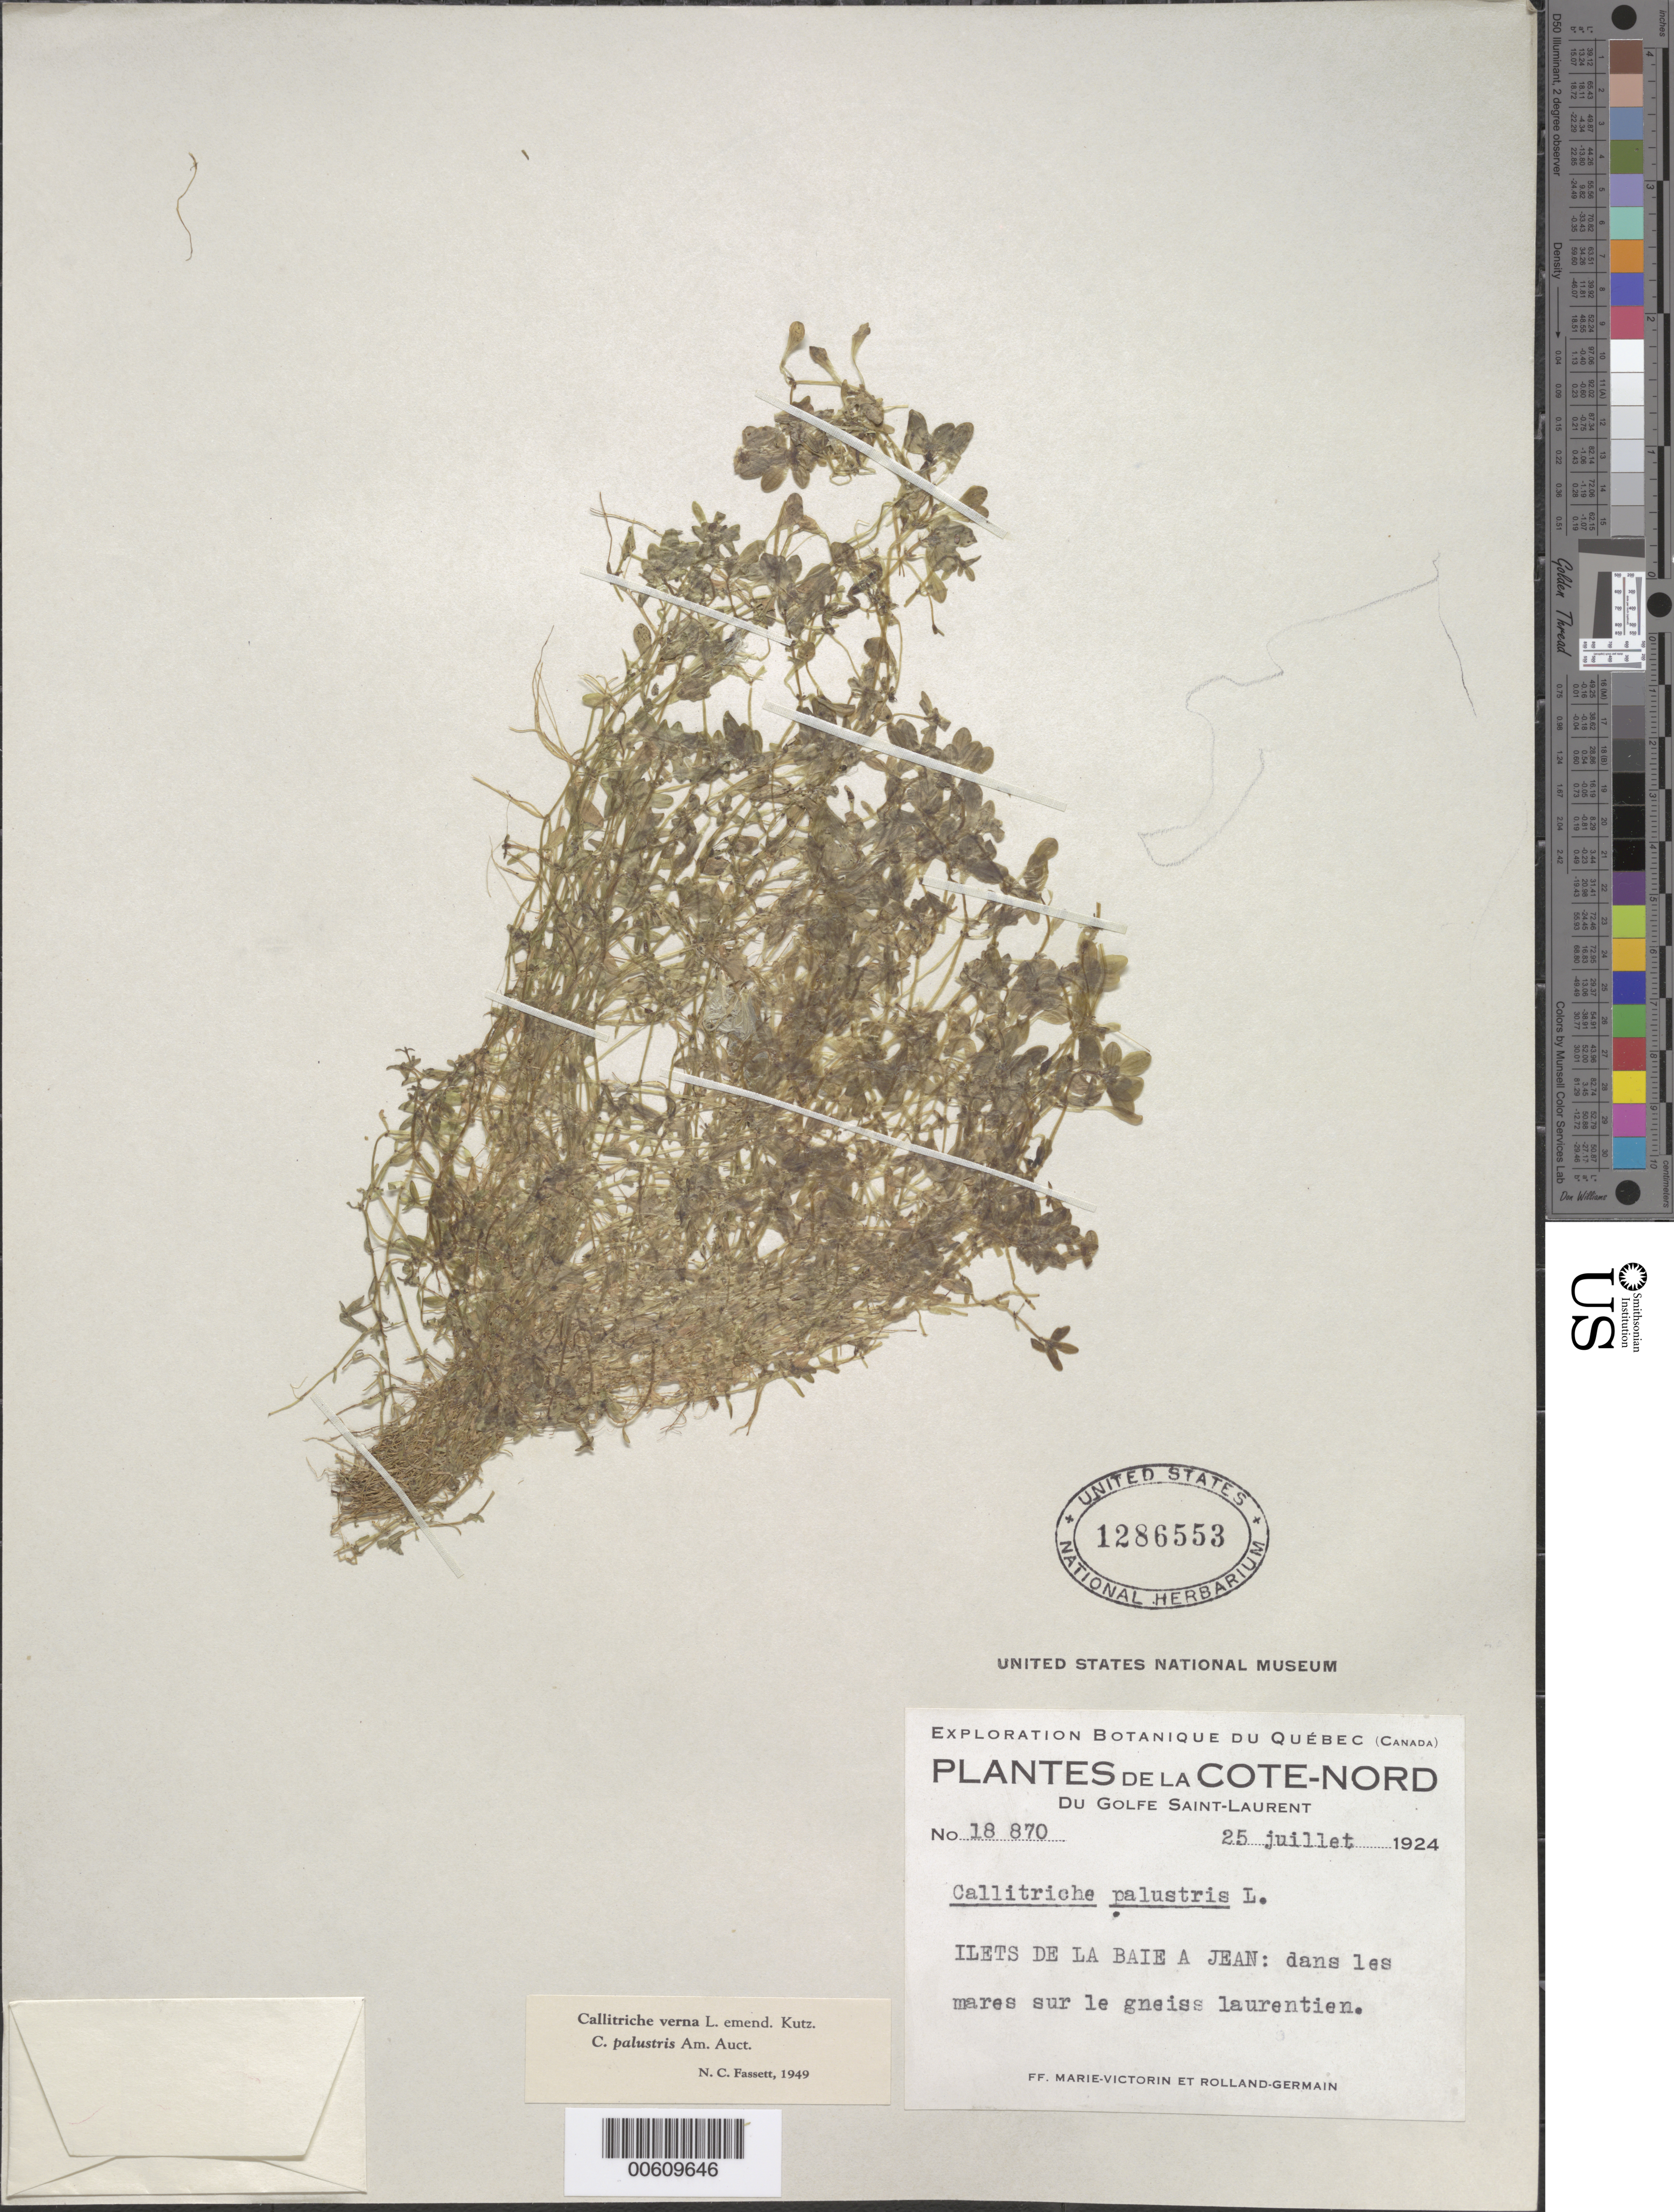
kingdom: Plantae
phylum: Tracheophyta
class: Magnoliopsida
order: Lamiales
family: Plantaginaceae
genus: Callitriche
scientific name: Callitriche verna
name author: L.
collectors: Fr. Marie-Victorin & Rolland-Germain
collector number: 18870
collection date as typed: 25 Jul 1924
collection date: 1924-07-25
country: Canada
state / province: Quebec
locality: Cote-Nord, du Golfe Saint-Laurent, Ilets de la Baie a Jean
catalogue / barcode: US 1286553